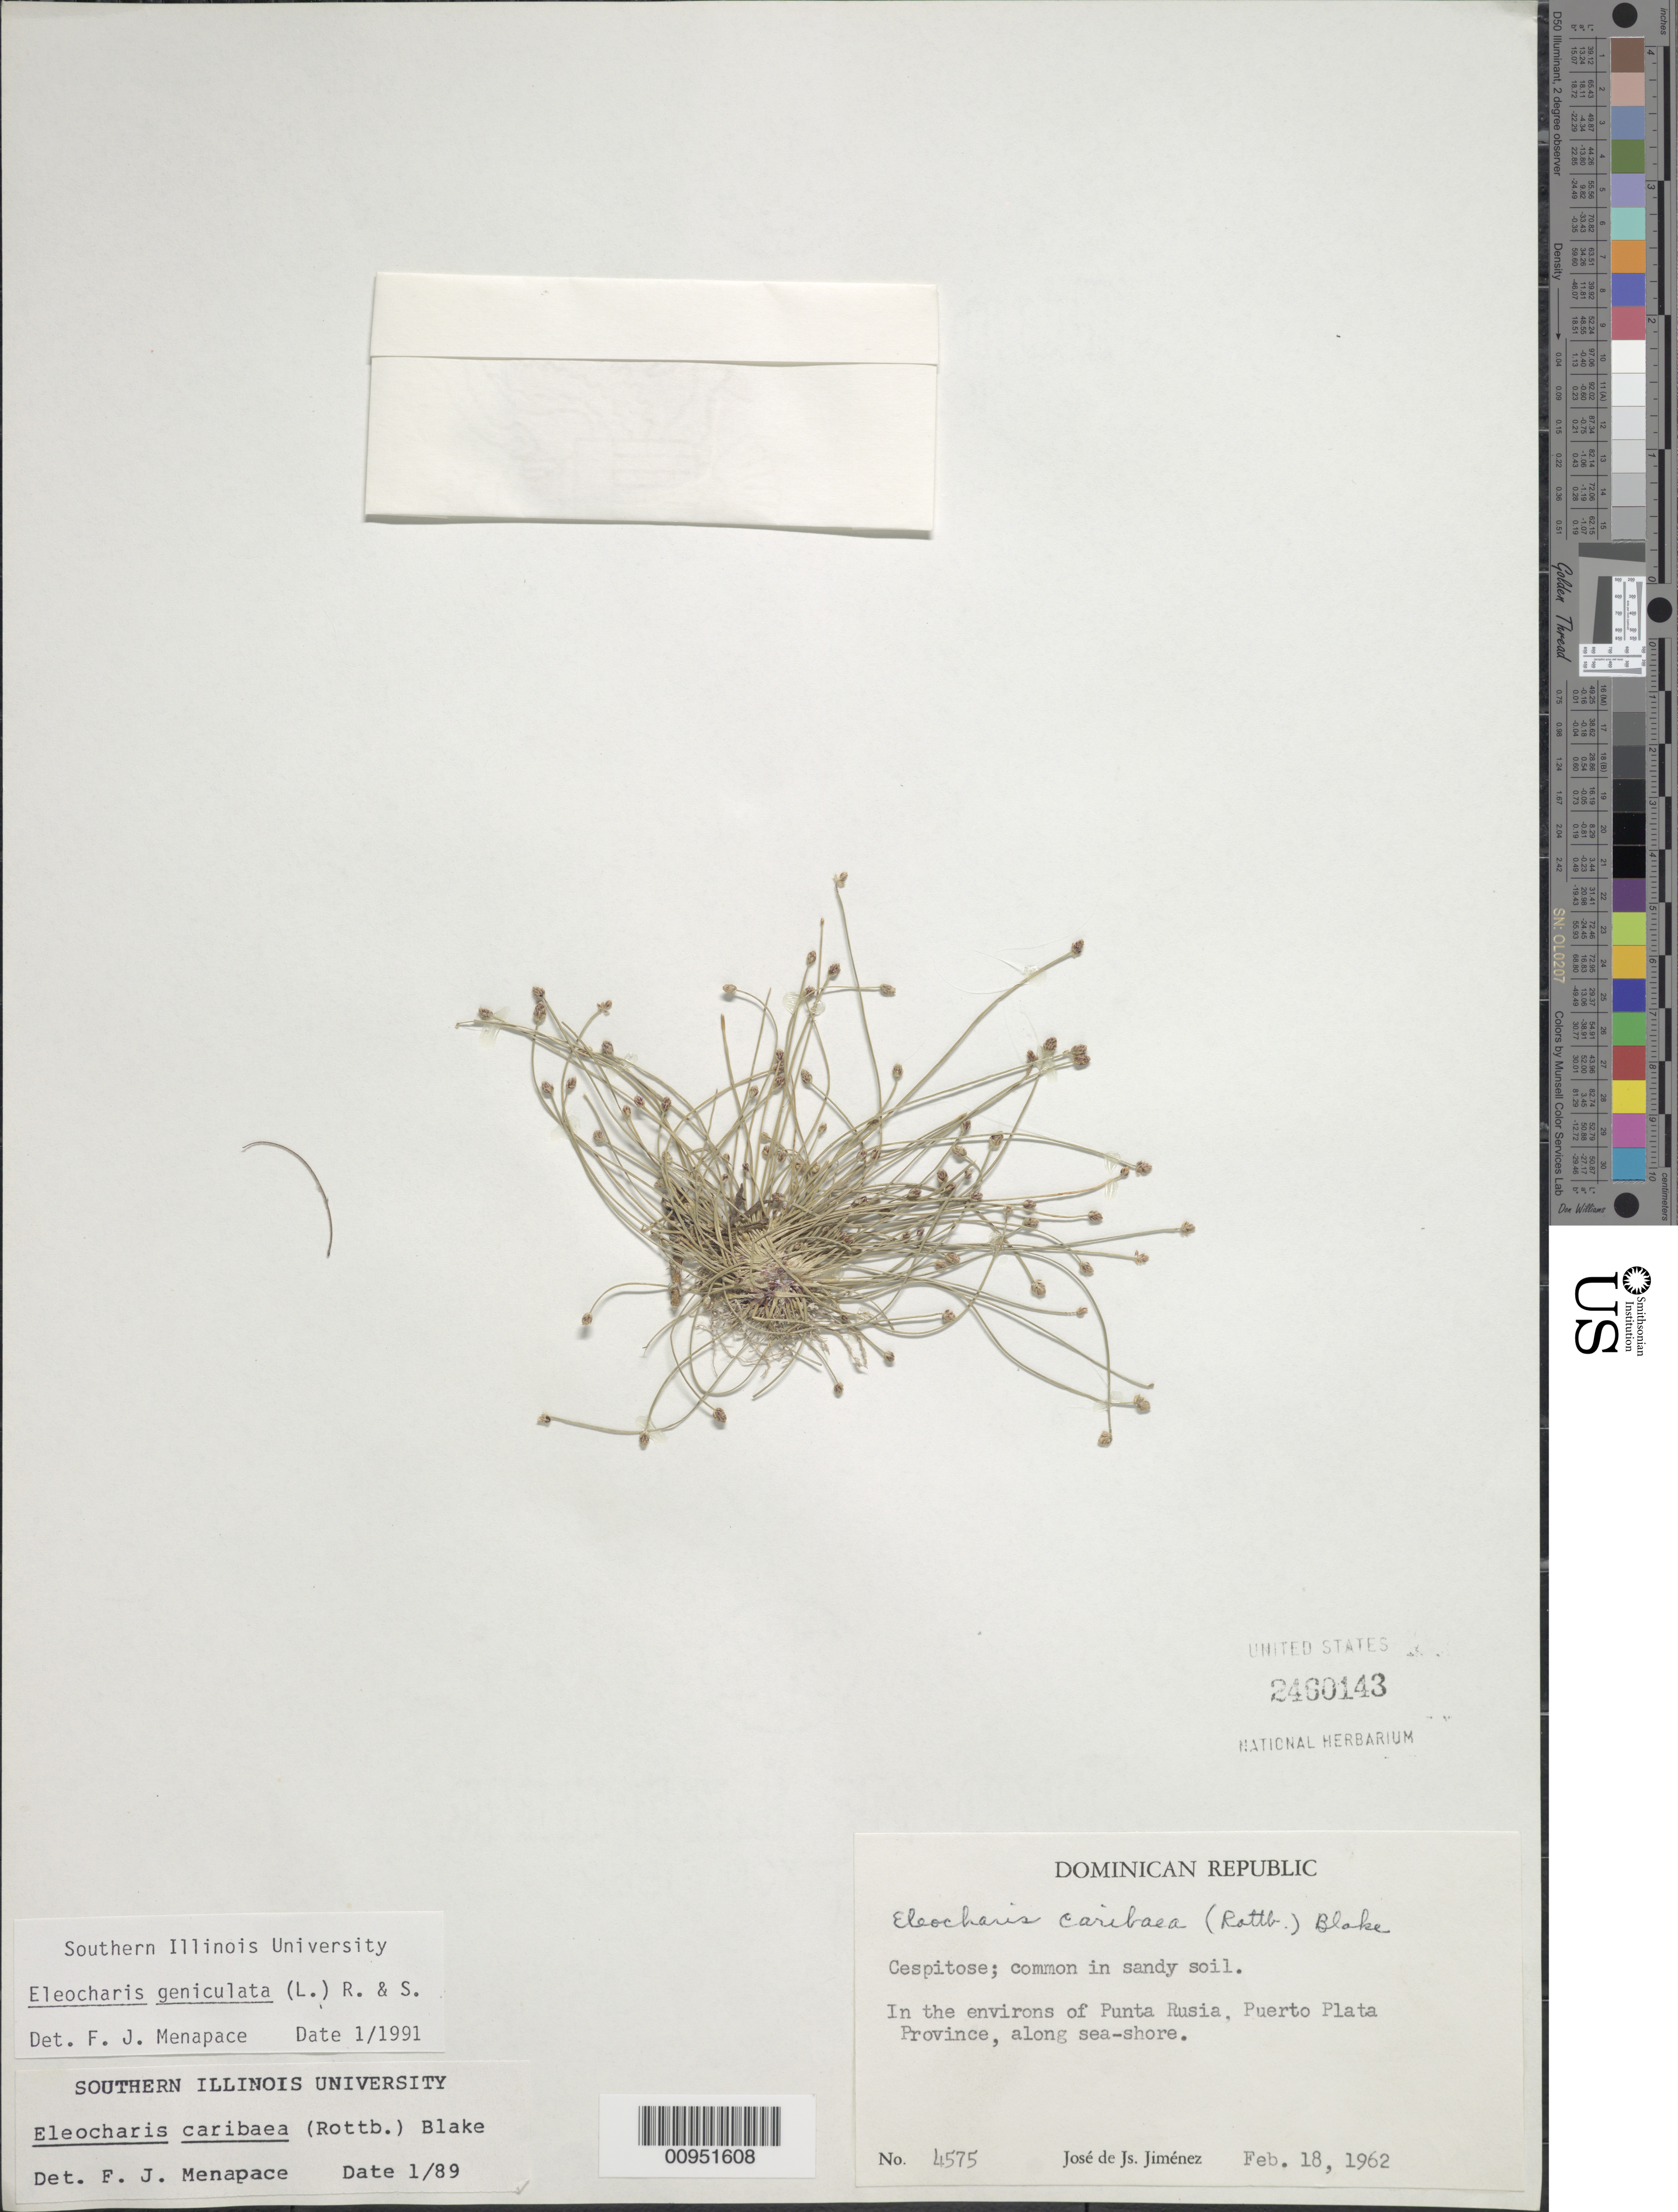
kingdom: Plantae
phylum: Tracheophyta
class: Liliopsida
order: Poales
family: Cyperaceae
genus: Eleocharis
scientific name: Eleocharis geniculata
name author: (L.) Roem. & Schult.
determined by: Menapace, F. J.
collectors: J. J. Jiménez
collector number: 4575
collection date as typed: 18 Feb 1962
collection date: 1962-02-18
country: Dominican Republic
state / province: Puerto Plata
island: Hispaniola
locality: In the environs of Punta Rusia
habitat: Along sea-shore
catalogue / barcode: US 2460143